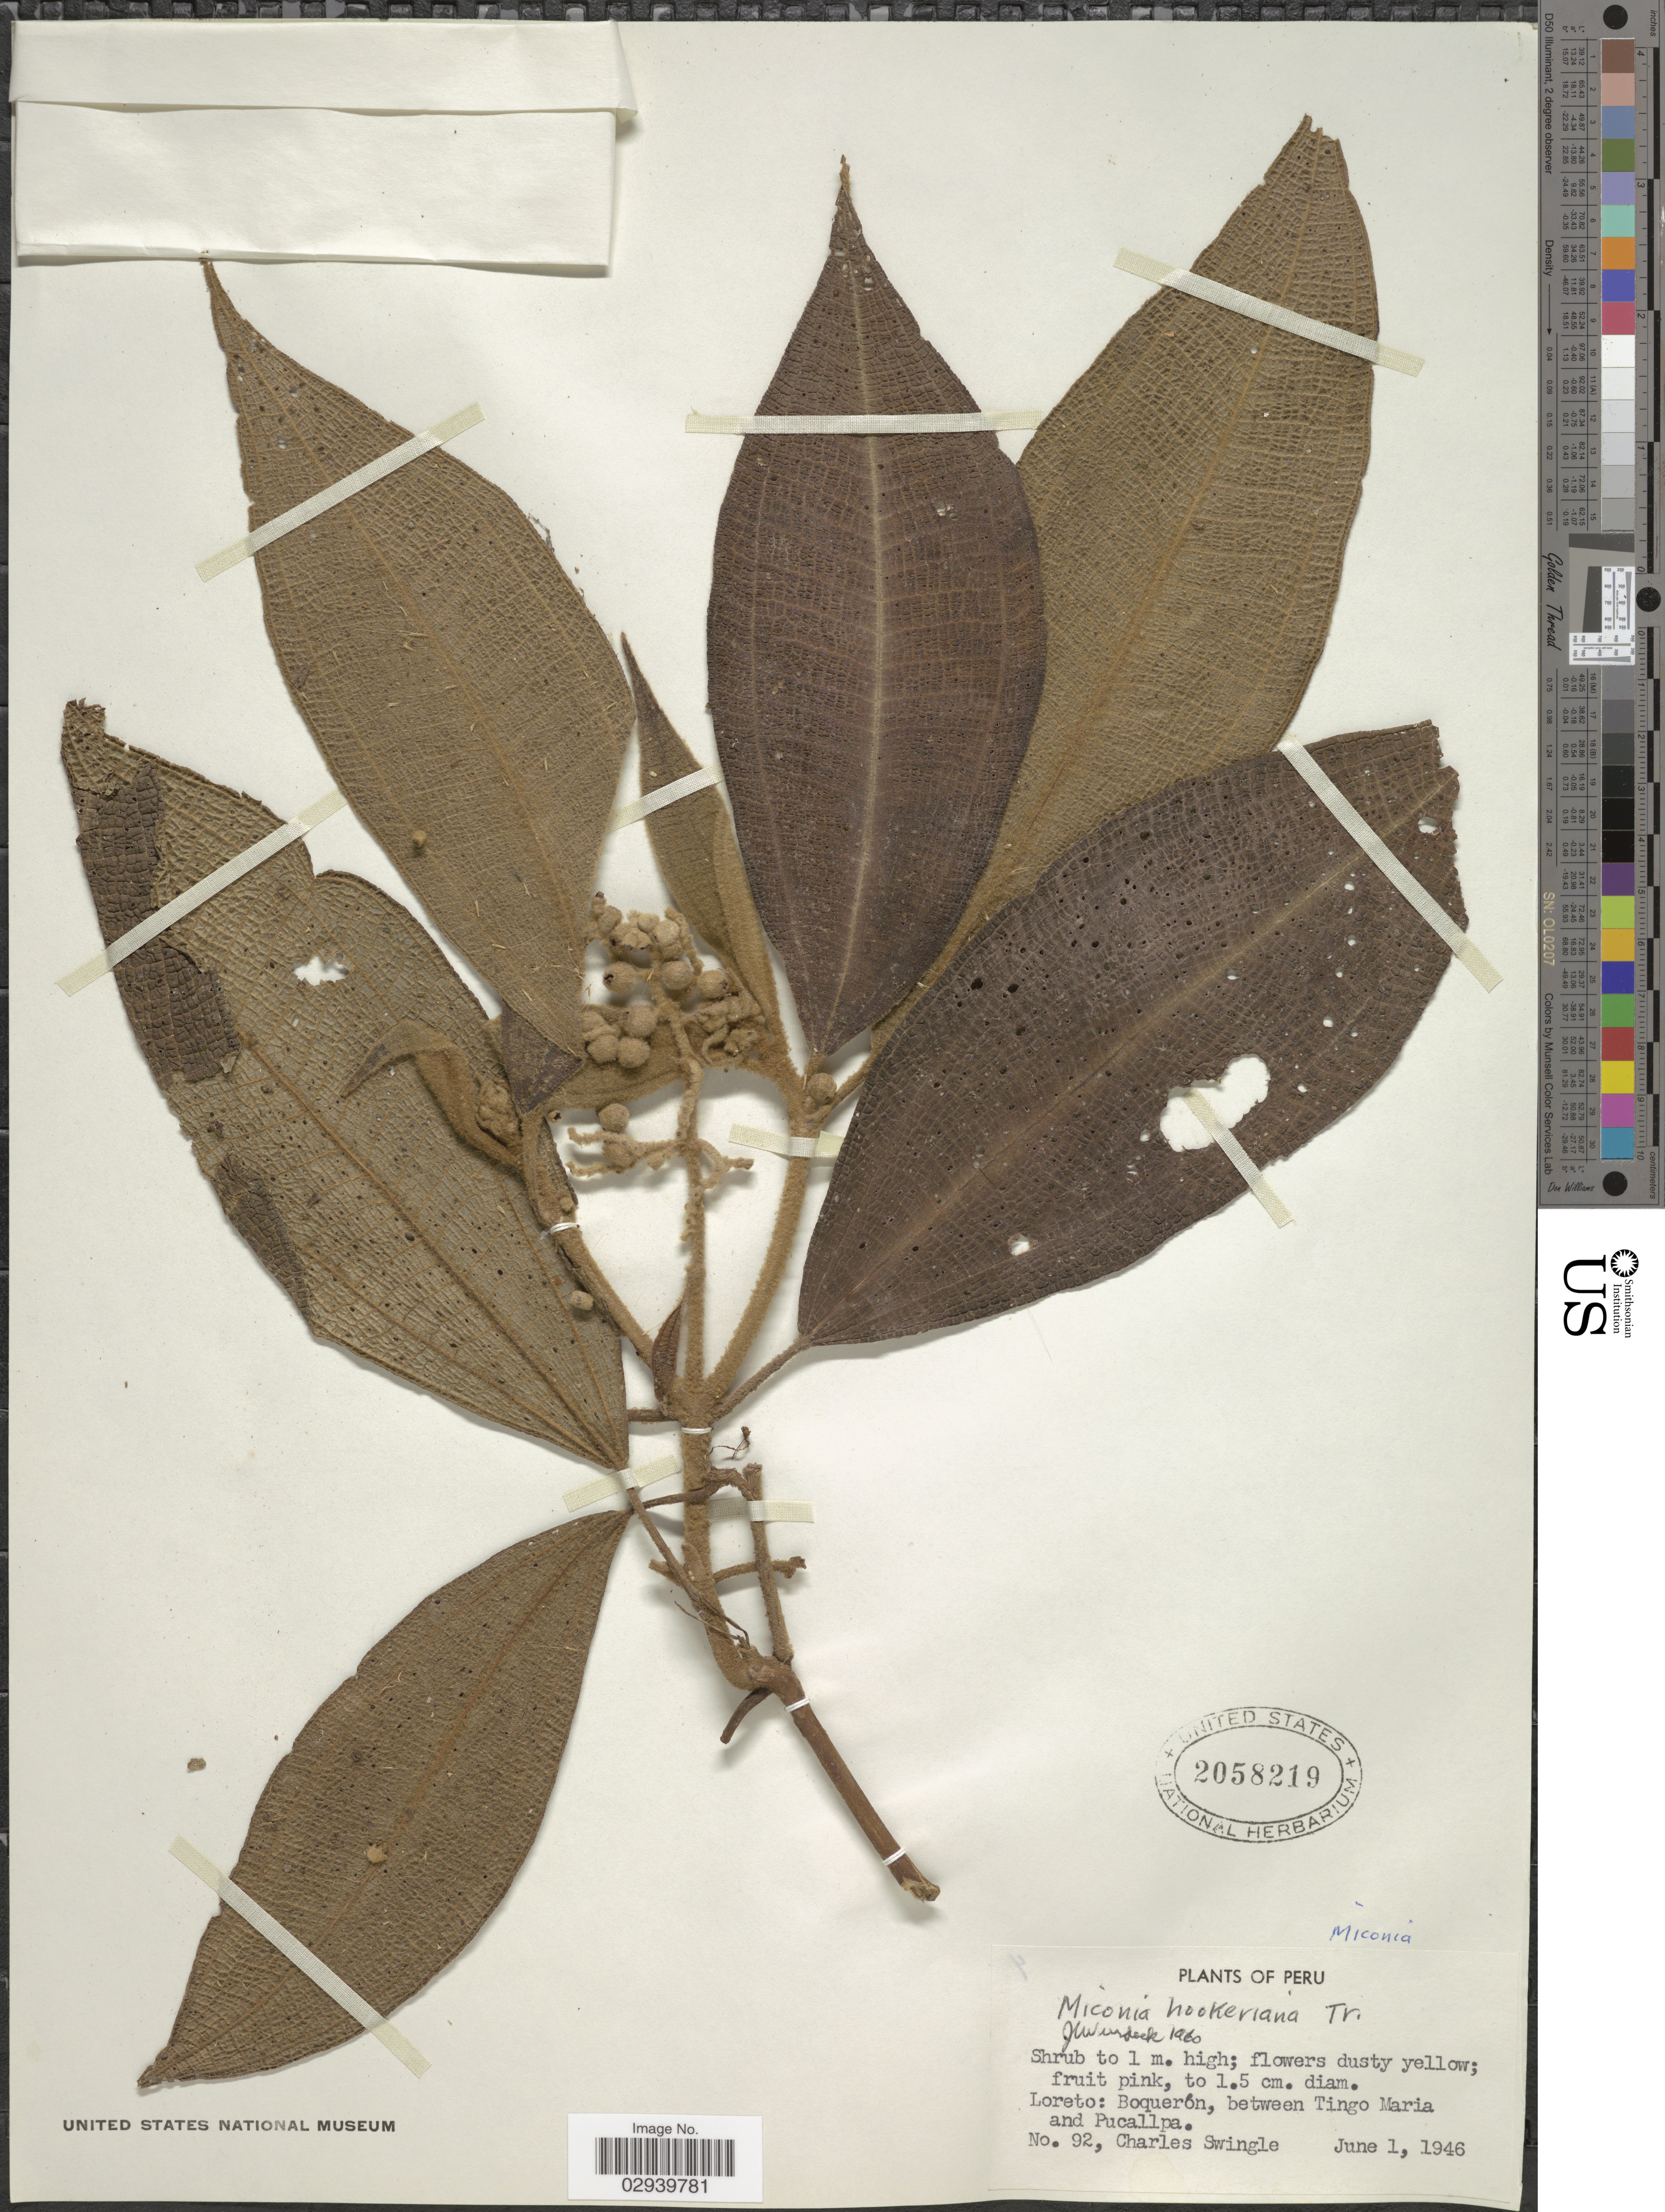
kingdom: Plantae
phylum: Tracheophyta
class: Magnoliopsida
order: Myrtales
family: Melastomataceae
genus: Miconia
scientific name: Miconia hookeriana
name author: Triana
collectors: C. Swingle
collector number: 92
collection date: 1946-06-01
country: Peru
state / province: Loreto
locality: Loreto: Boquerón, between Tingo Maria and Pucallpa.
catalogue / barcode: US 2058219